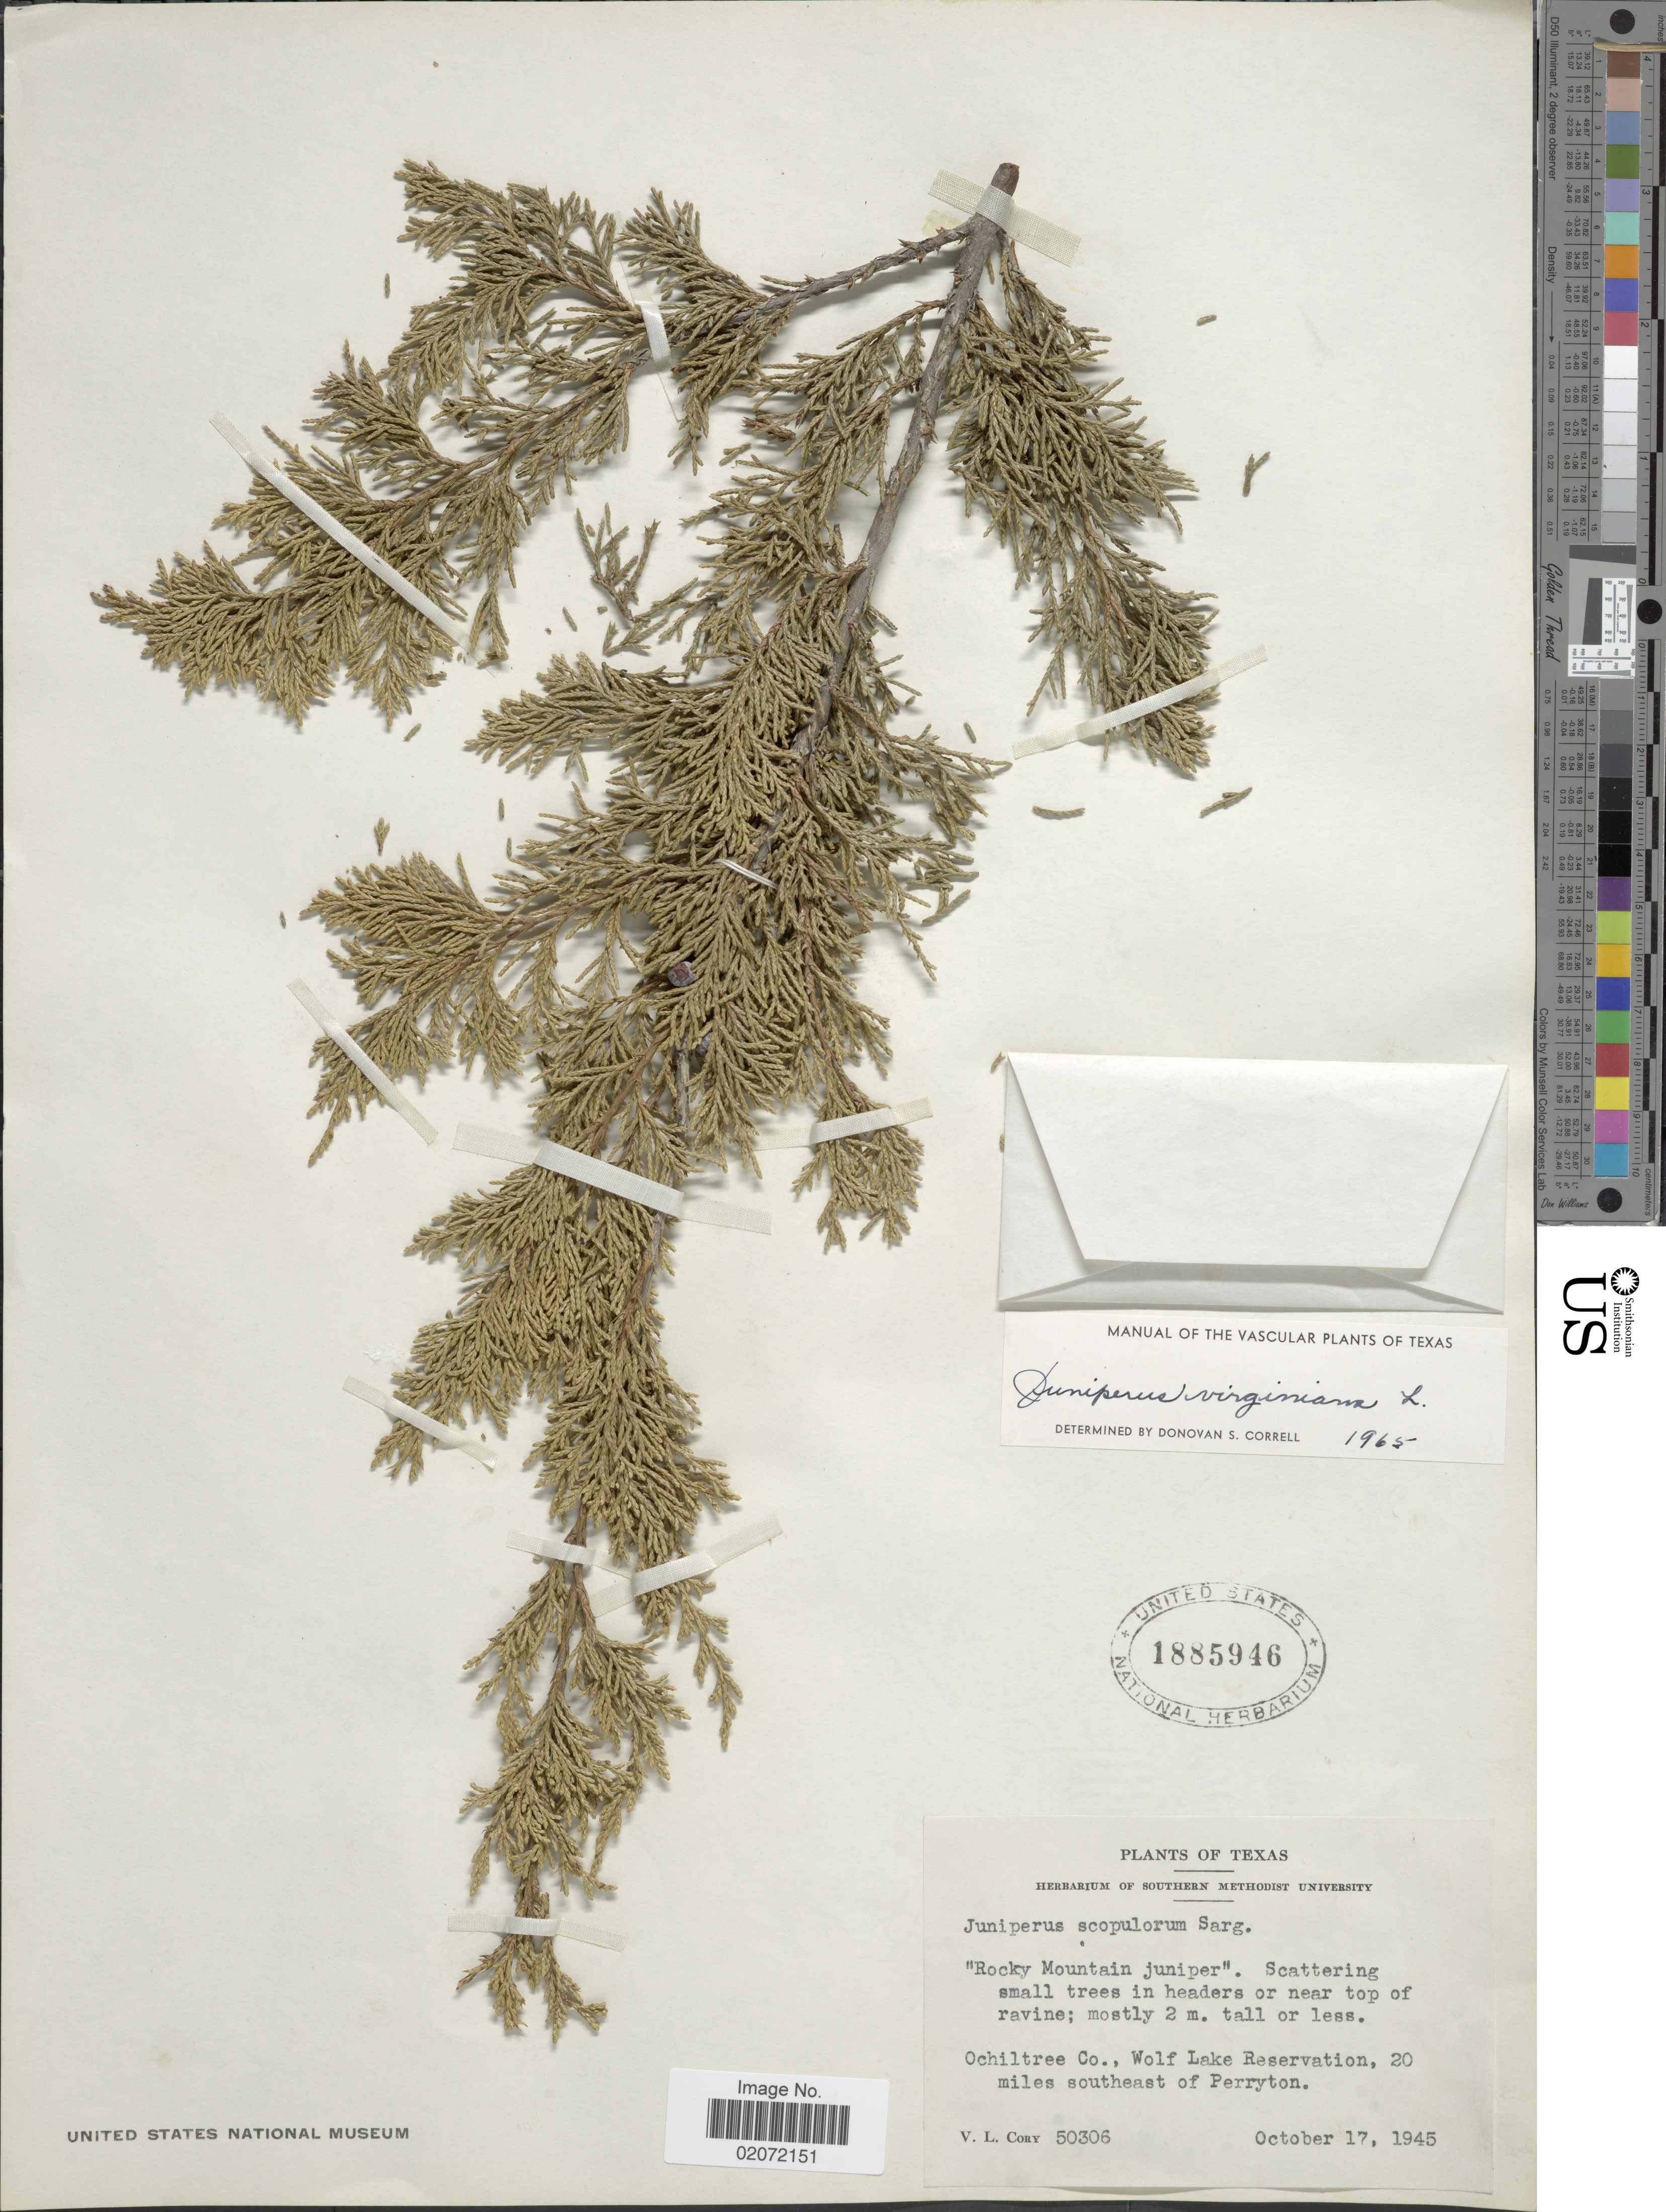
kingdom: Plantae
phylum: Tracheophyta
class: Pinopsida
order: Pinales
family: Cupressaceae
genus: Juniperus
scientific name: Juniperus virginiana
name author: L.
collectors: V. Cory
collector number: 50306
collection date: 1945-01-17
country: United States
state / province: Texas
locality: Texas, Ochiltree Co., Wolf Lake Reservation, 20 miles southeast of Perryton.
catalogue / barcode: US 1885946